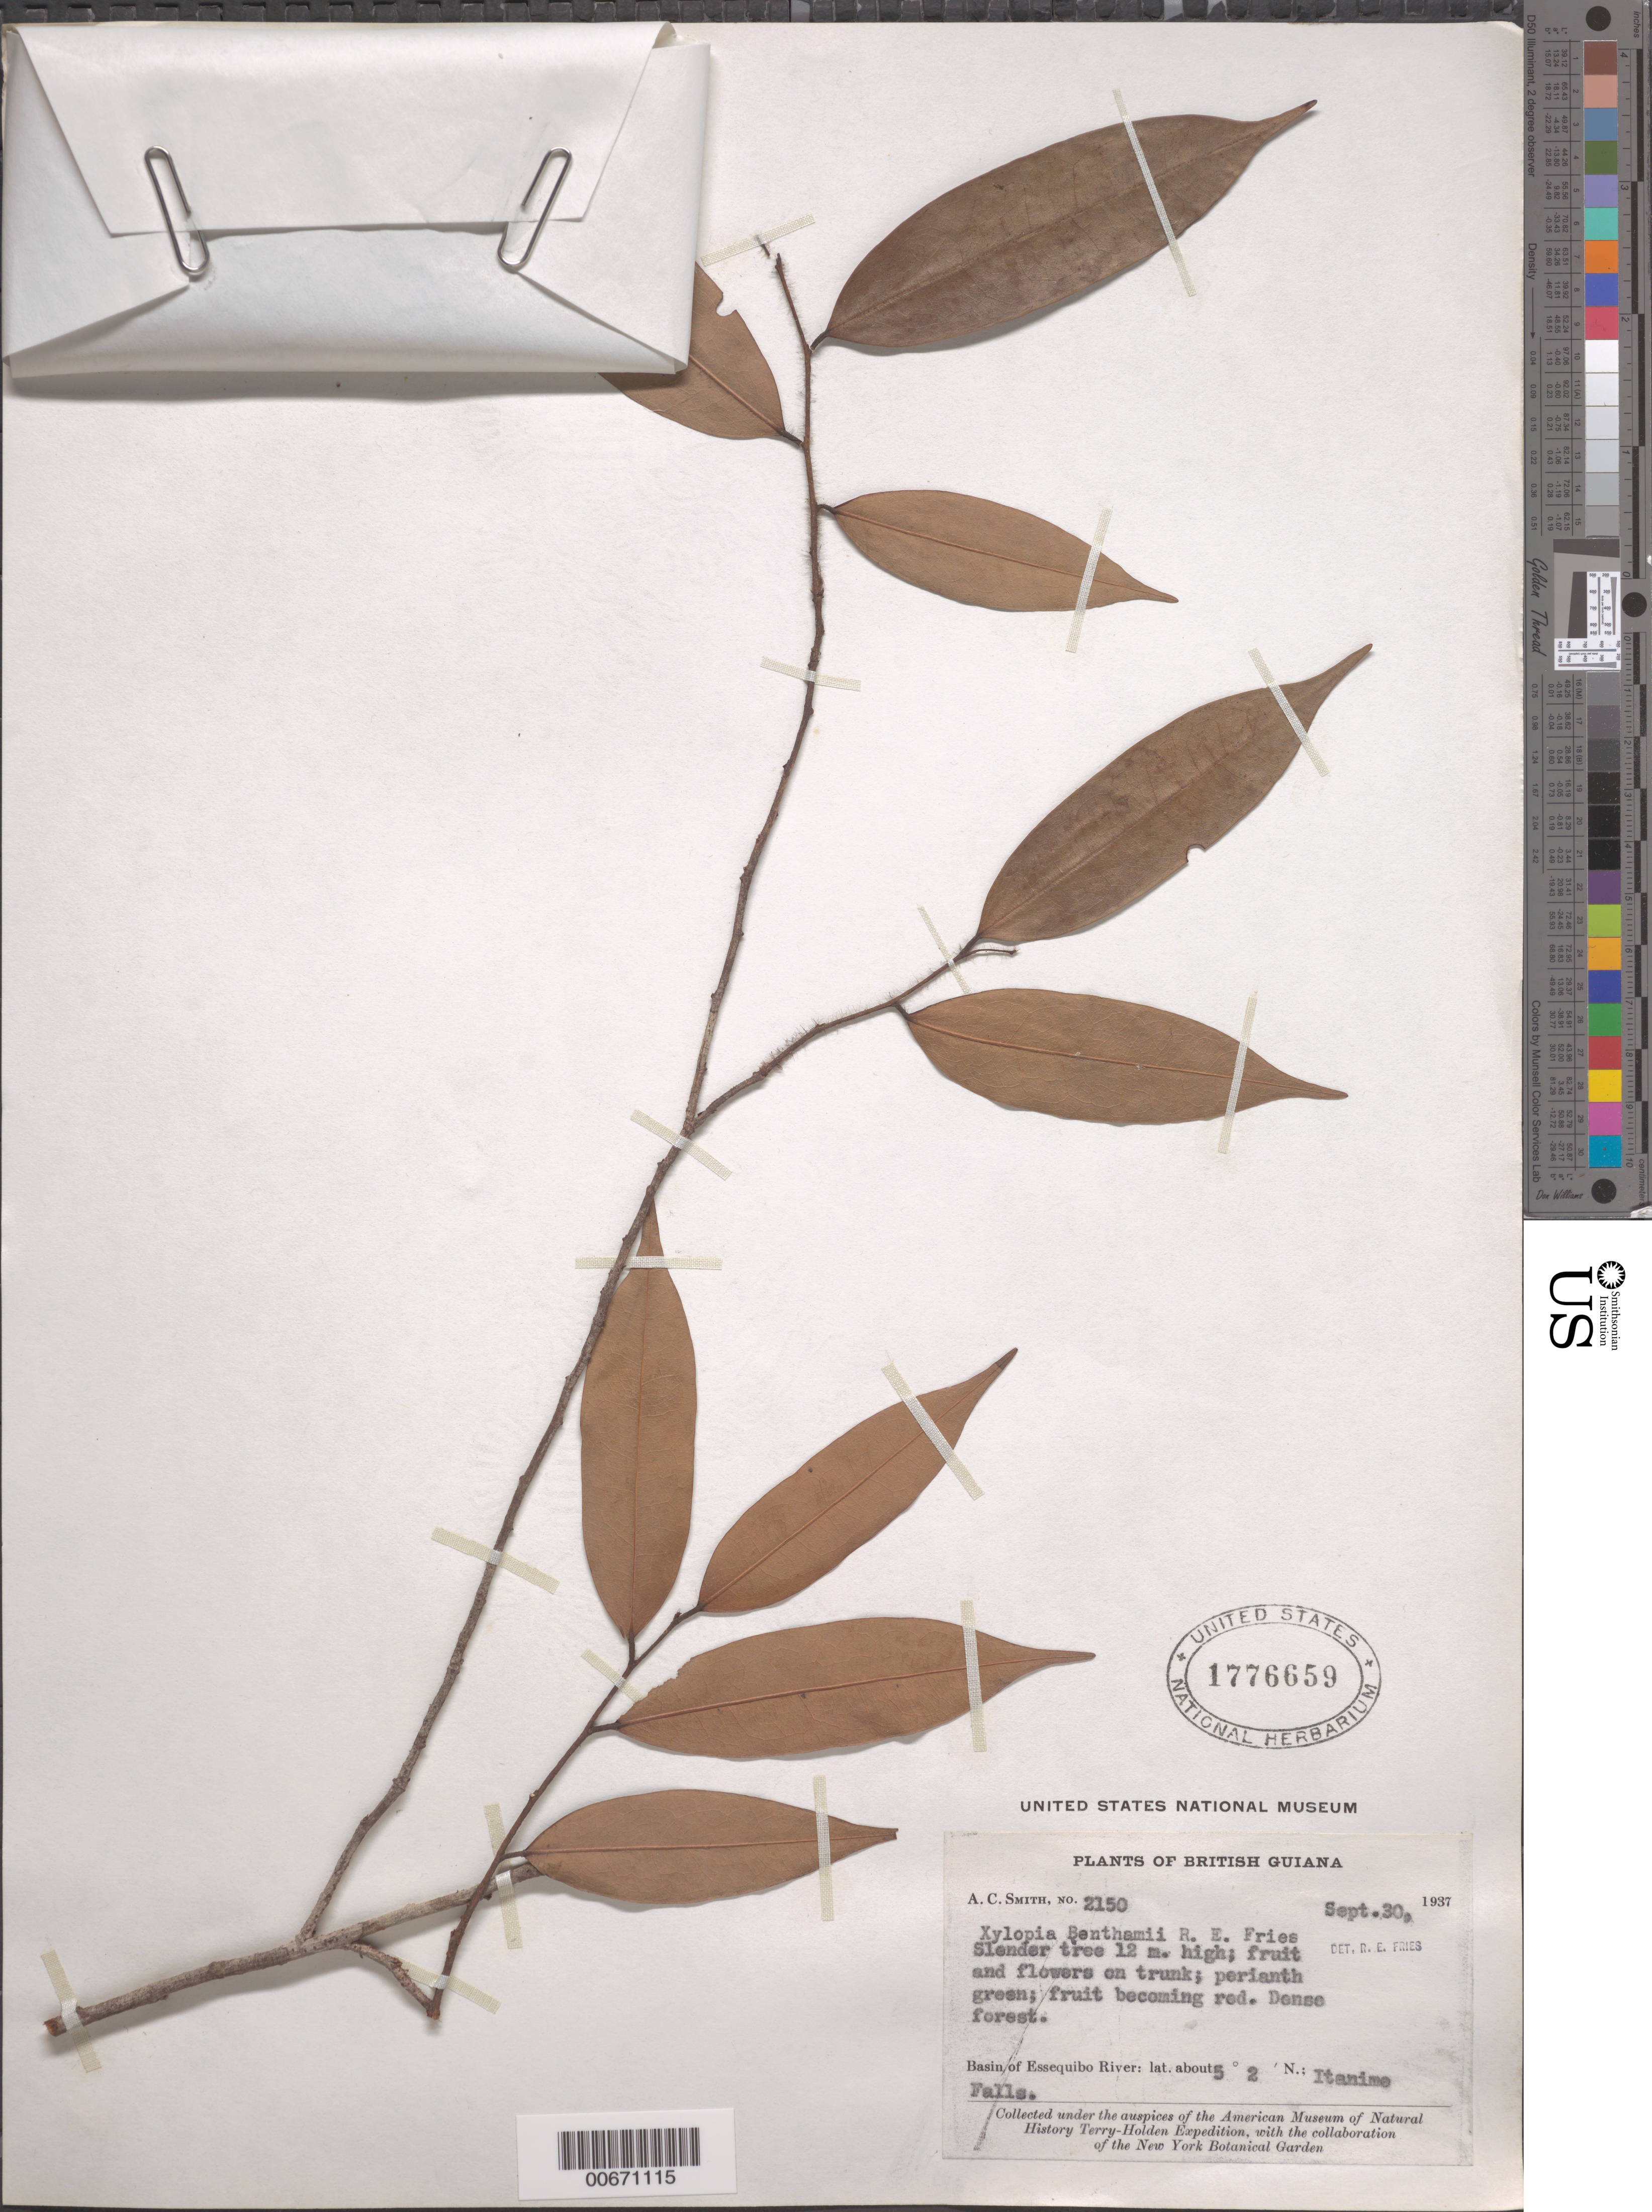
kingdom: Plantae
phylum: Tracheophyta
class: Magnoliopsida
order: Magnoliales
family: Annonaceae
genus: Xylopia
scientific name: Xylopia benthamii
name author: R.E. Fr.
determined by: Fries, R. E.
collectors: A. C. Smith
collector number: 2150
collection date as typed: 30-Sep-37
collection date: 1937-09-30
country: Guyana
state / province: Potaro-Siparuni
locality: Itanime Falls, Essequibo River basin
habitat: Dense forest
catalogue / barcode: US 1776659